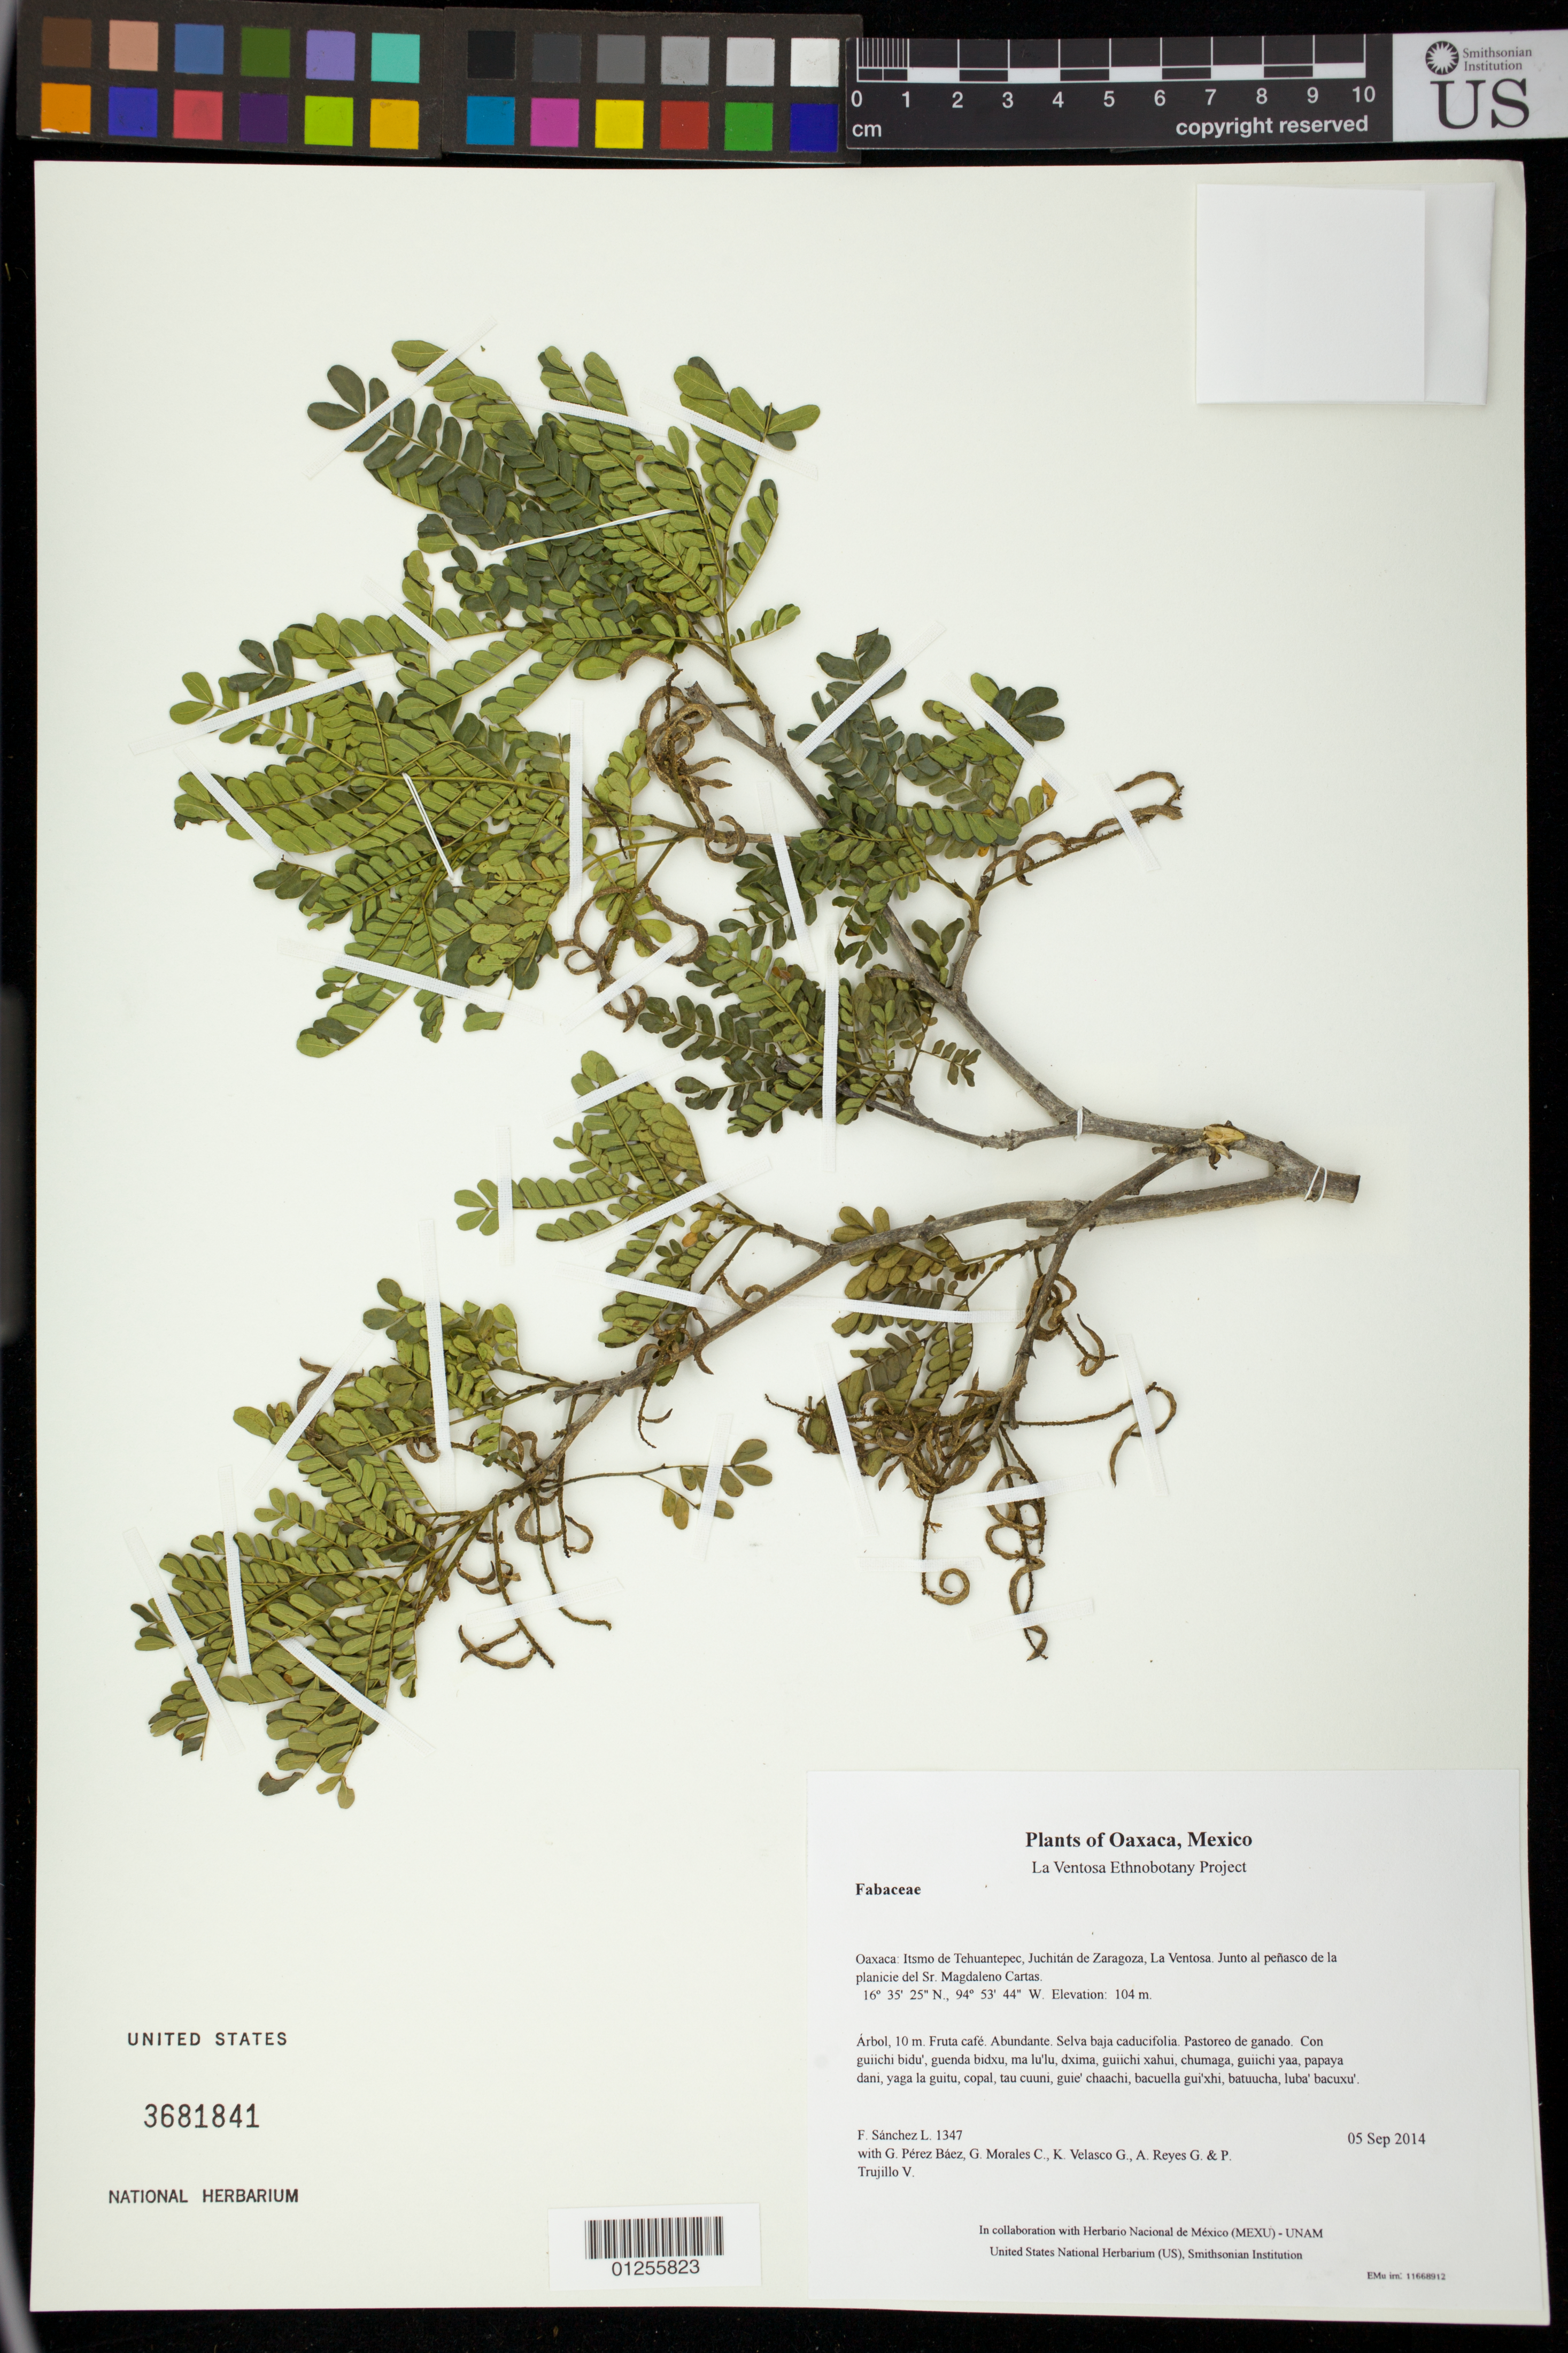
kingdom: Plantae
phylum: Tracheophyta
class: Magnoliopsida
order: Fabales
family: Fabaceae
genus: Microlobius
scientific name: Microlobius foetidus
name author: (Jacq.) M. Sousa & G. Andrade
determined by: Rico, L.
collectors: F. Sánchez L., G. Pérez Báez, G. Morales C., K. Velasco G., A. Reyes G. & P. Trujillo V.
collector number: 1347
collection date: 2014-09-05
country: Mexico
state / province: Oaxaca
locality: Itsmo de Tehuantepec, Juchitán de Zaragoza, La Ventosa. Junto al peñasco de la planicie del Sr. Magdaleno Cartas.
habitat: Selva baja caducifolia. Pastoreo de ganado.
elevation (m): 104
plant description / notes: MEXU, US; Yaga. 10 m. Cuaananaxhi namuu. Stale.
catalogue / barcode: US 3681841